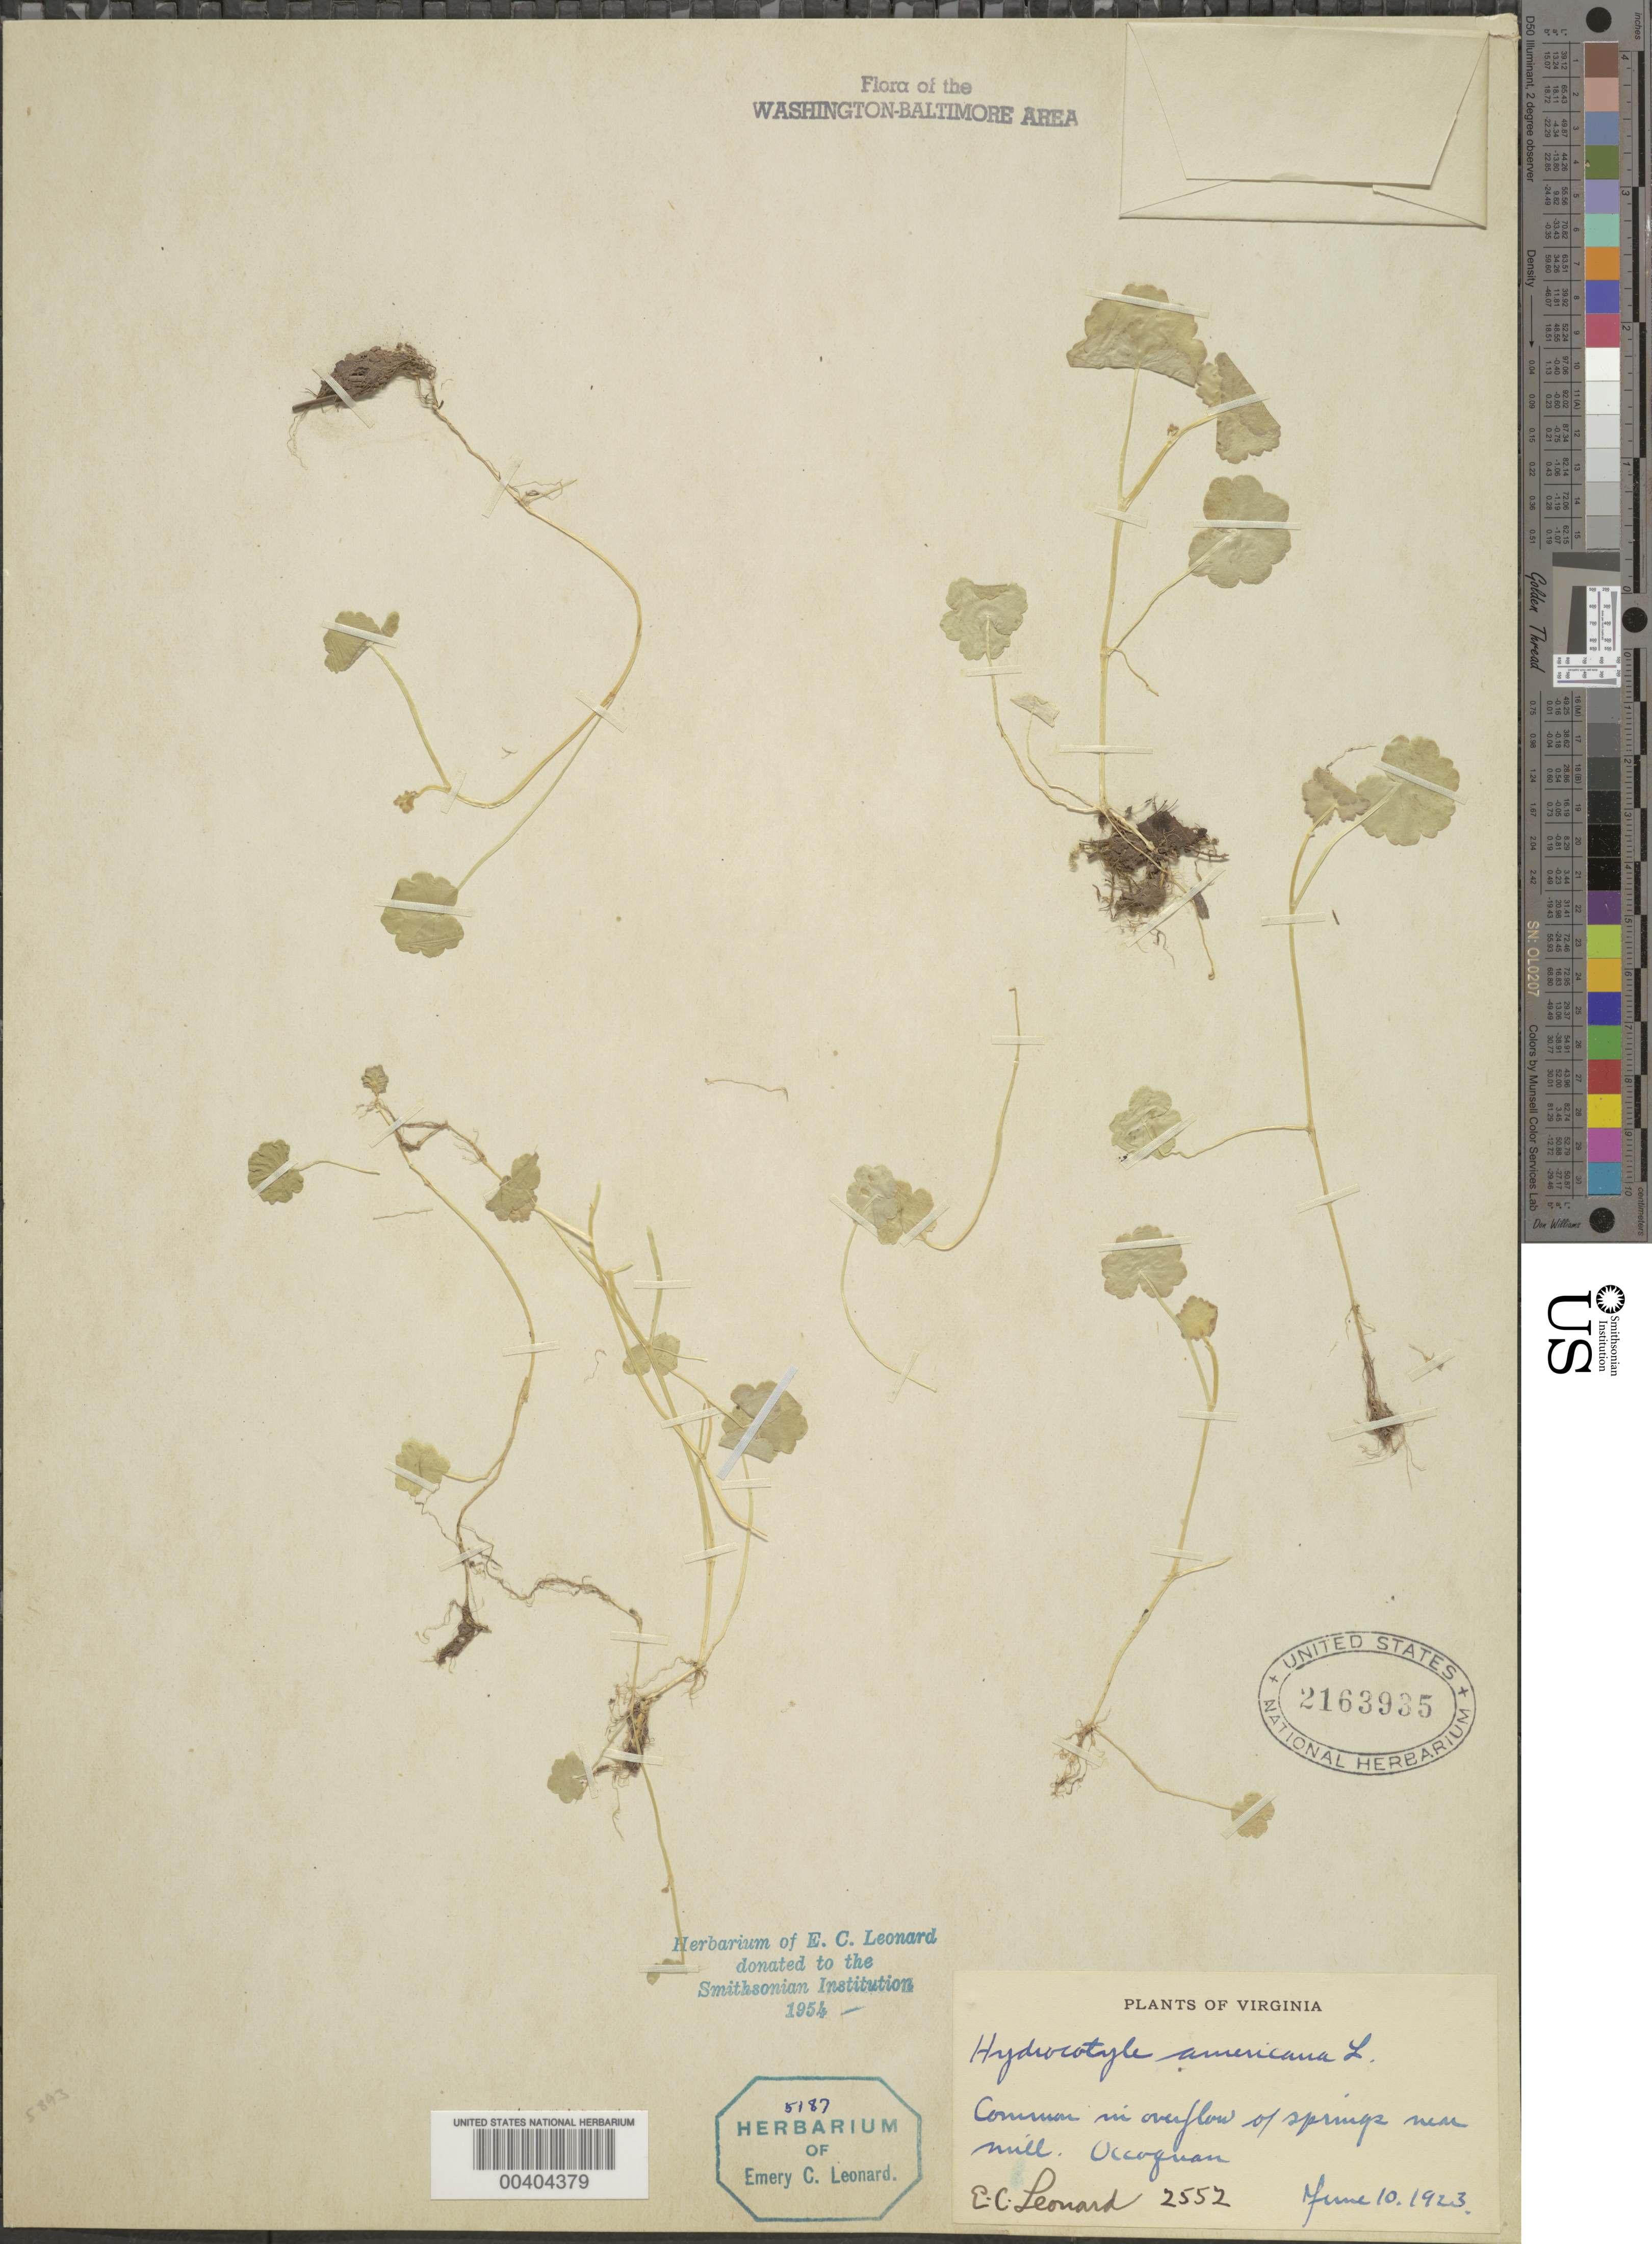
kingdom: Plantae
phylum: Tracheophyta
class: Magnoliopsida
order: Apiales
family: Araliaceae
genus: Hydrocotyle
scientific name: Hydrocotyle americana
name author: L.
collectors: E. C. Leonard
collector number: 2552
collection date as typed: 10 Jun 1923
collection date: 1923-06-10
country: United States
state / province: Virginia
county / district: Prince William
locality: Occoquan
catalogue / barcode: US 2163935